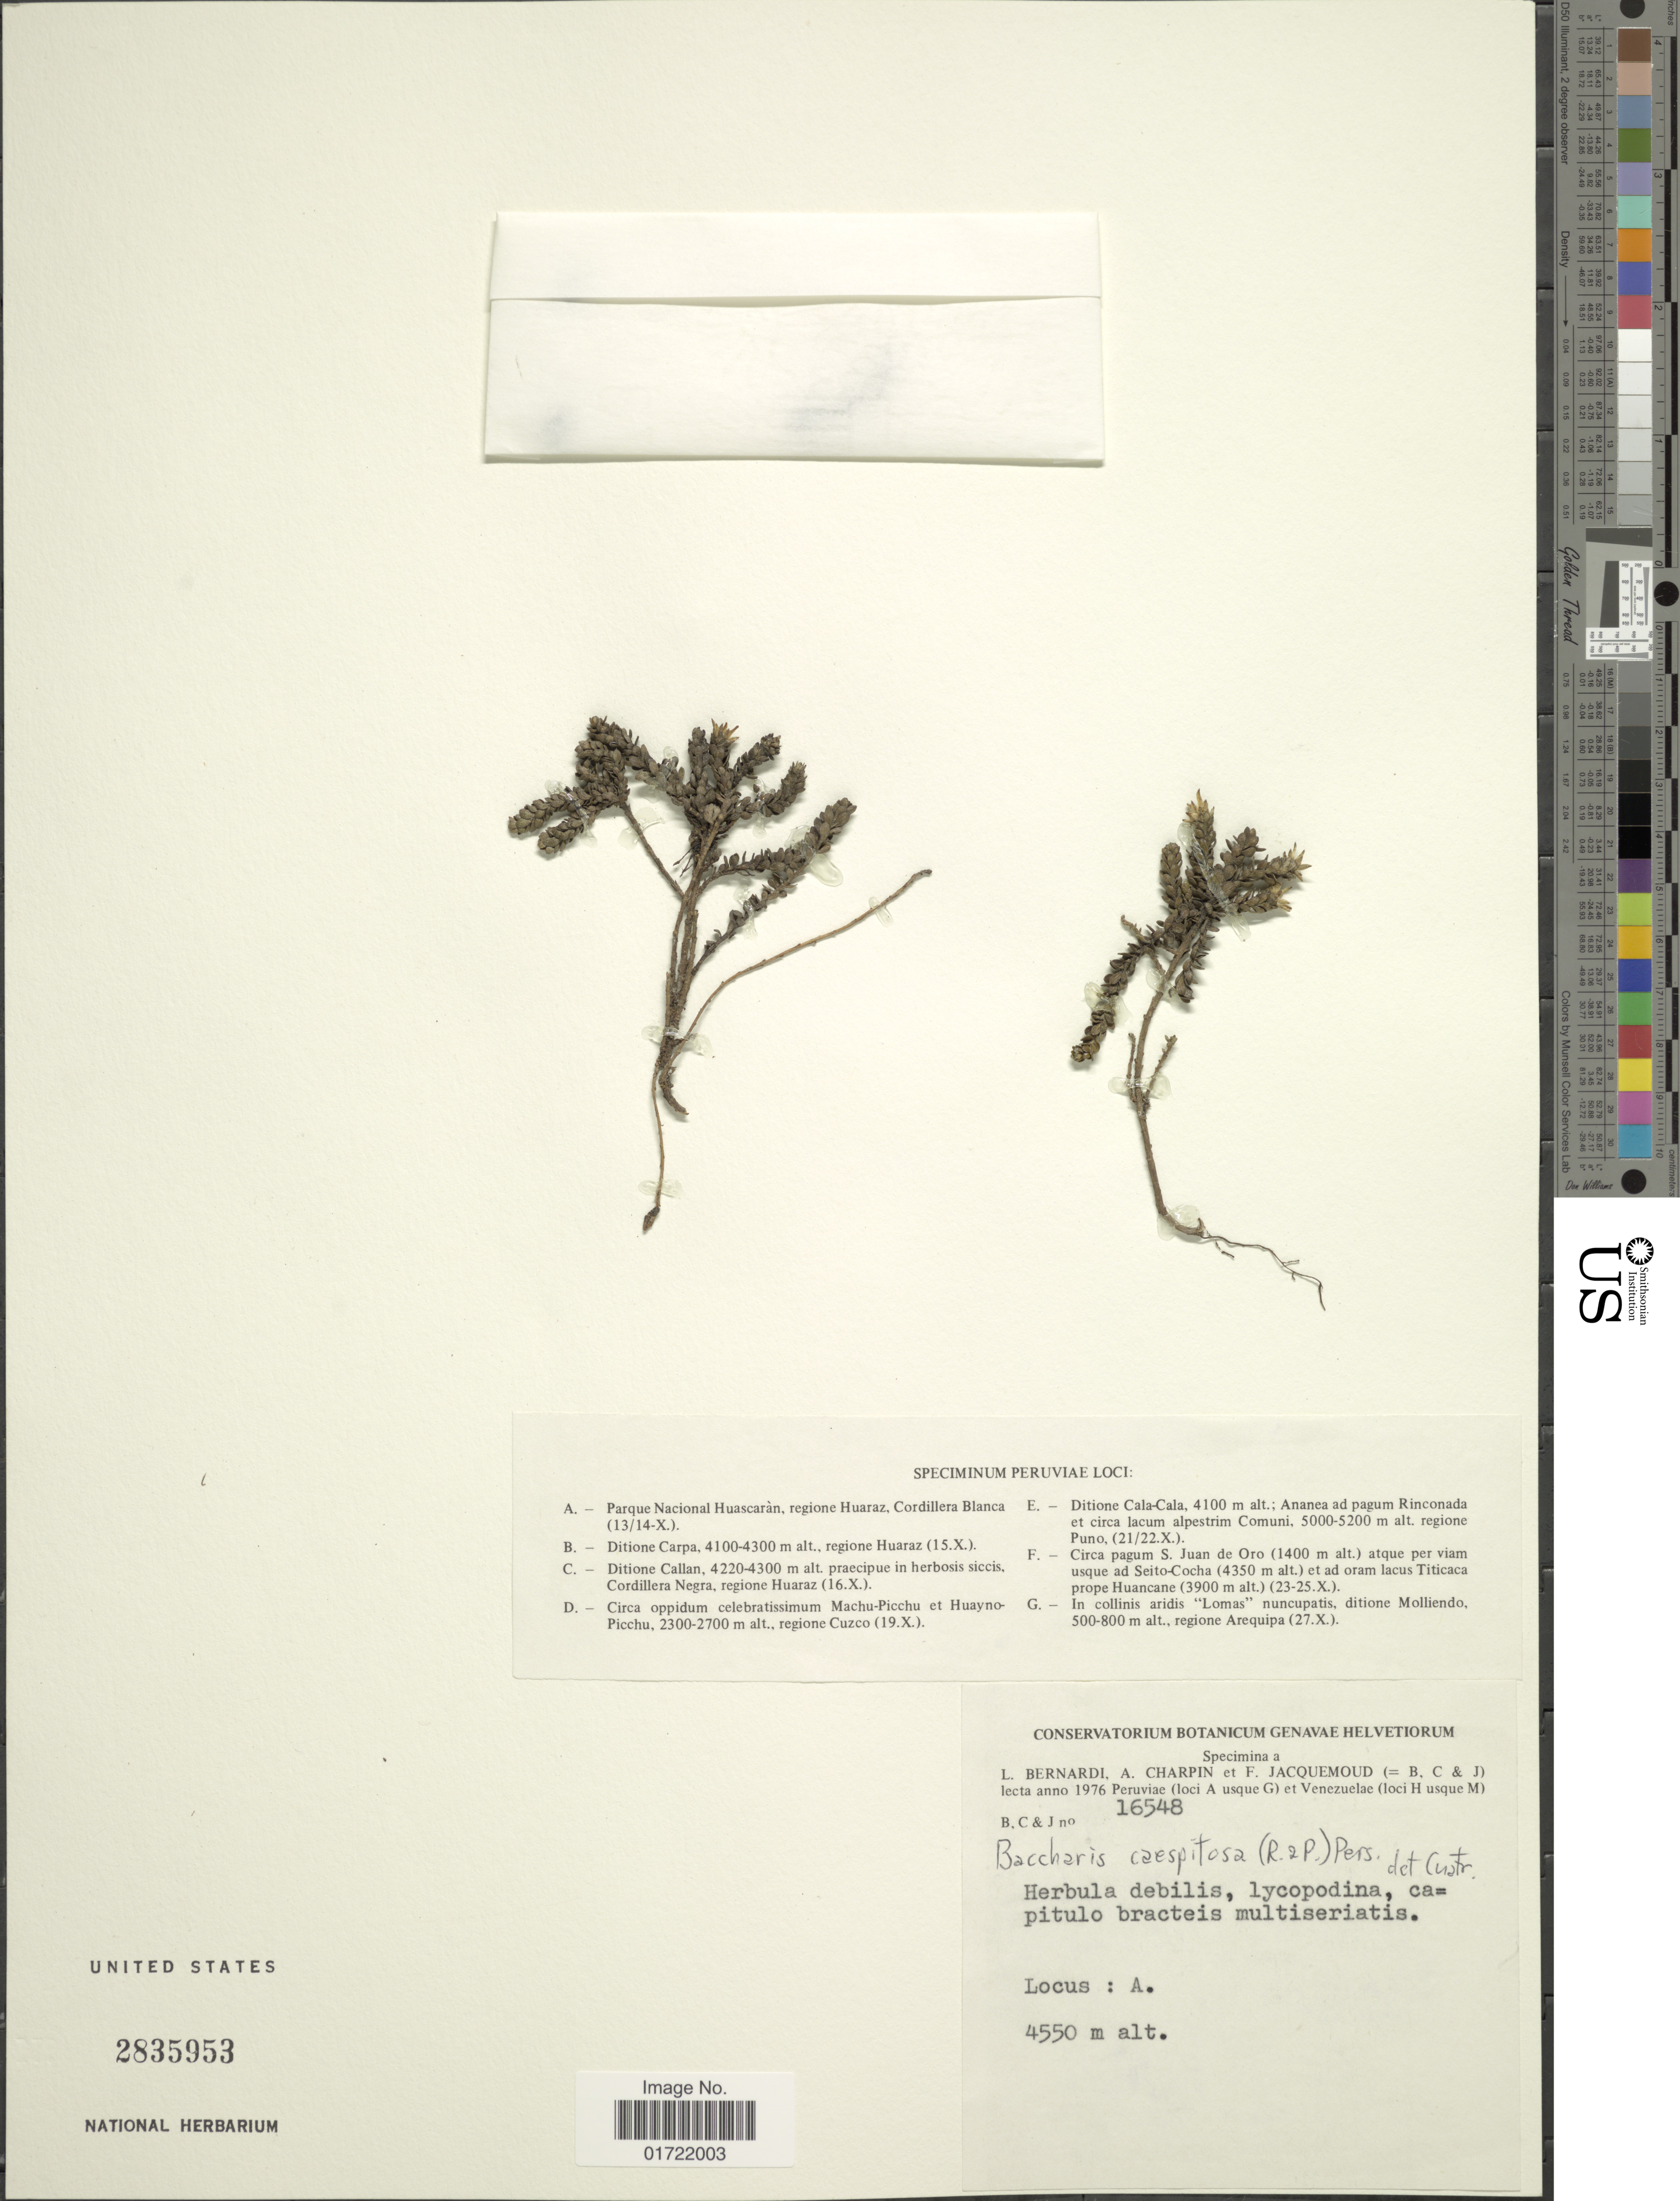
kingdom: Plantae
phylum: Tracheophyta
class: Magnoliopsida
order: Asterales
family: Asteraceae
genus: Baccharis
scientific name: Baccharis caespitosa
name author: (Ruiz & Pav.) Pers.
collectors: L. Bernardi, A. Charpin & F. Jacquemoud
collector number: B, C & J 16548*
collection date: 1976-10-13/1976-10-14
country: Peru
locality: Parque Nacional Huascaran, regione Huaraz, Cordillera Blanca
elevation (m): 4550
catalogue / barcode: US 2835953